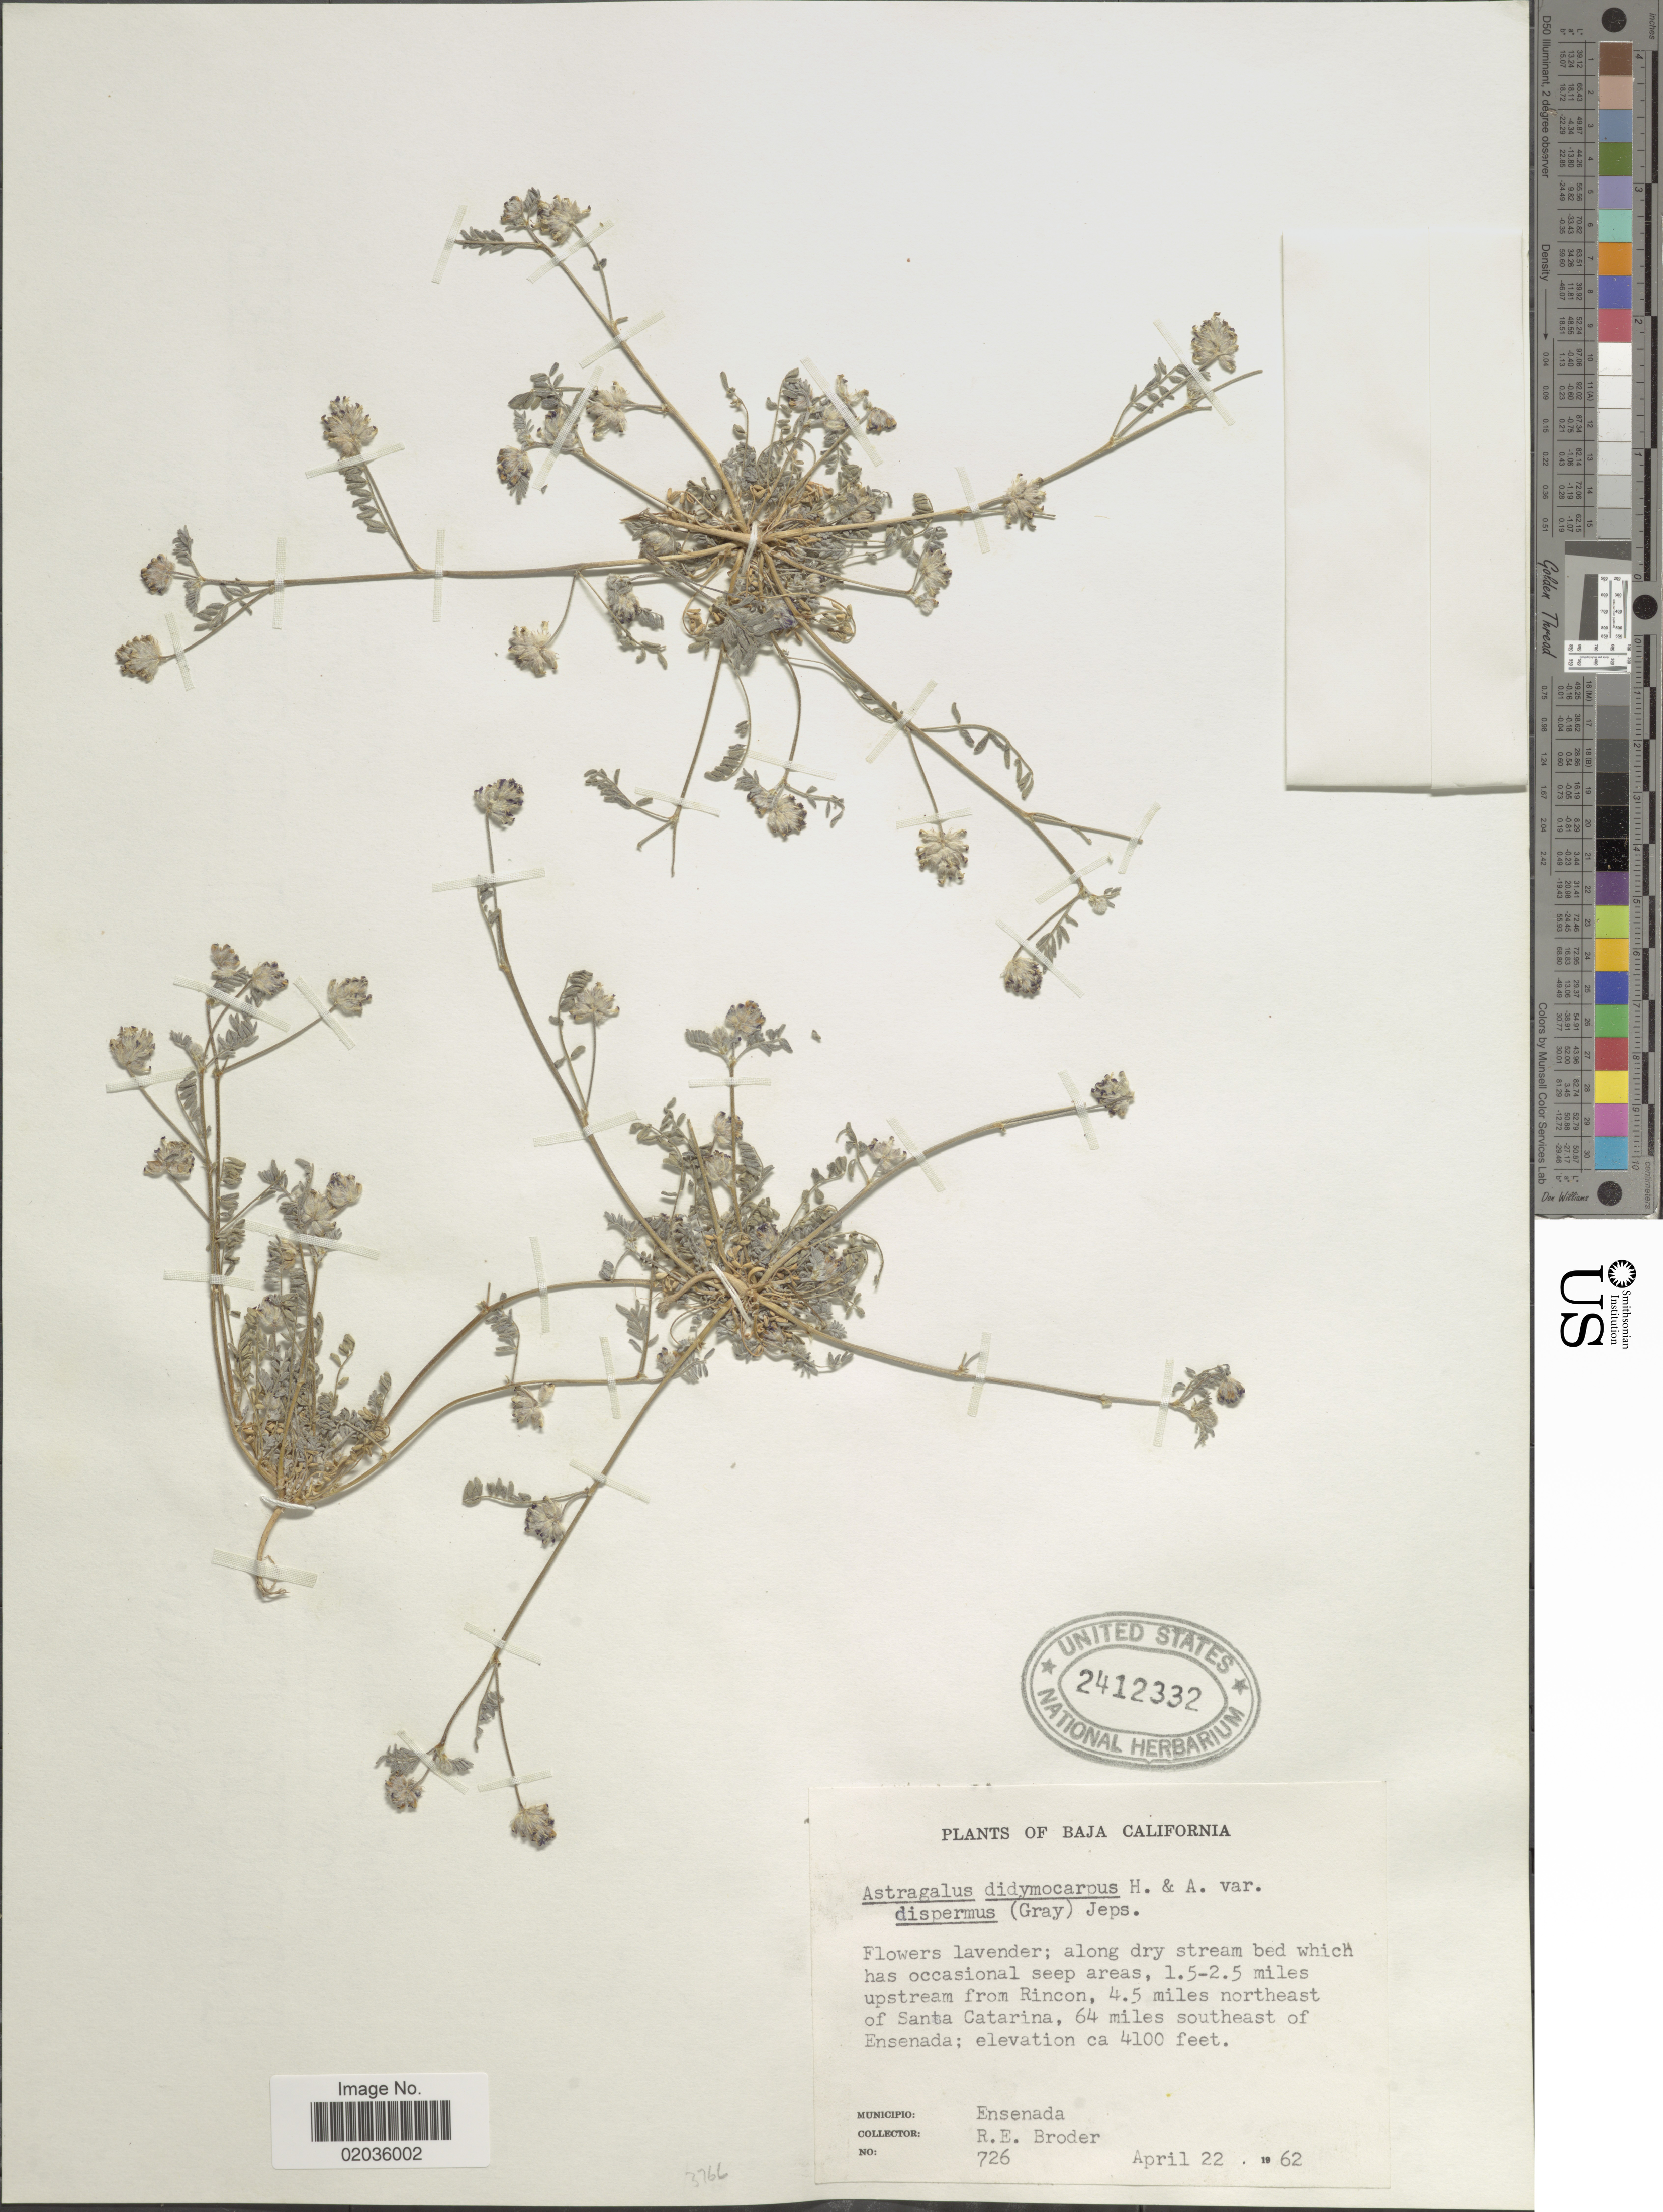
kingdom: Plantae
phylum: Tracheophyta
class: Magnoliopsida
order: Fabales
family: Fabaceae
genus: Astragalus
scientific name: Astragalus didymocarpus var. dispermus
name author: (A. Gray) Jeps.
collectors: R. Broder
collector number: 726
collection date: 1962-04-22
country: Mexico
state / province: Baja California Norte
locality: Baja California. 1.5-2.5 miles upstream from Rincon, 4.5 miles northeast of Santa Catarina, 64 miles southeast of Ersenada.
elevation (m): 1250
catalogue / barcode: US 2412332